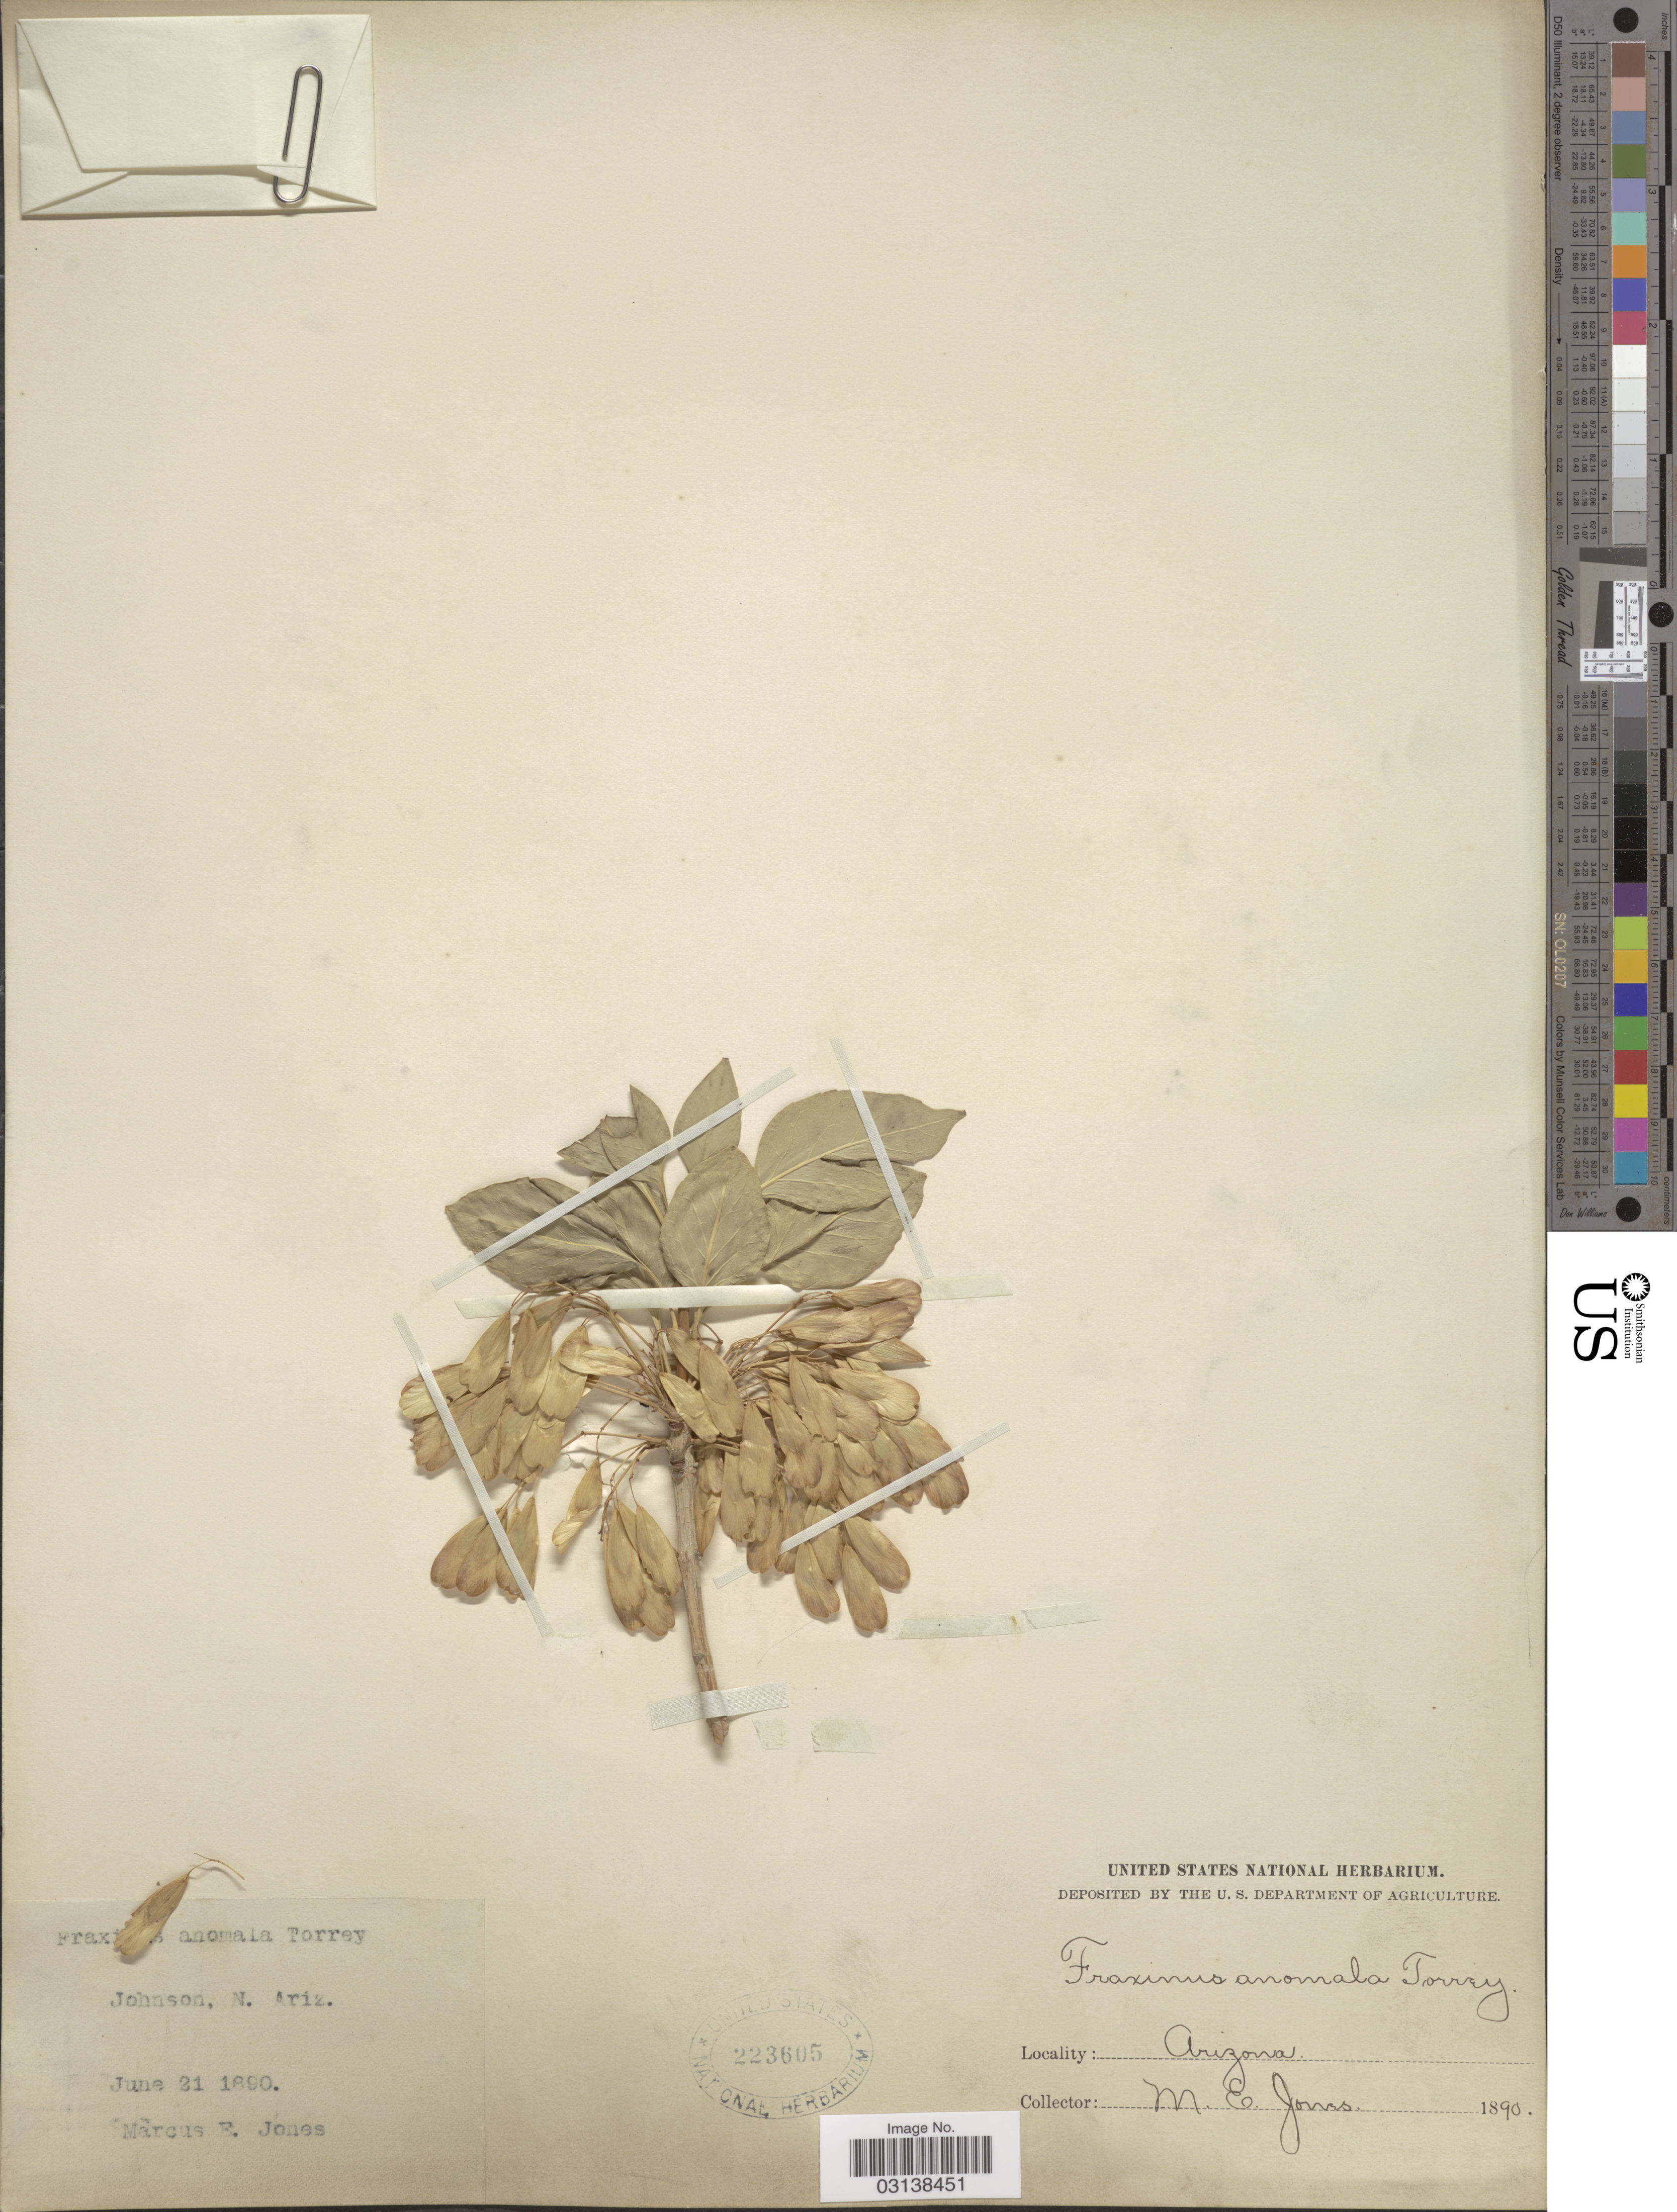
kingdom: Plantae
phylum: Tracheophyta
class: Magnoliopsida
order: Lamiales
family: Oleaceae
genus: Fraxinus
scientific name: Fraxinus anomala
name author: Torr. ex S. Watson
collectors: M. E. Jones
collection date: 1890-06-21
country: United States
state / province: Arizona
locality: Johnson, N. Arizona.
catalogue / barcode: US 223605